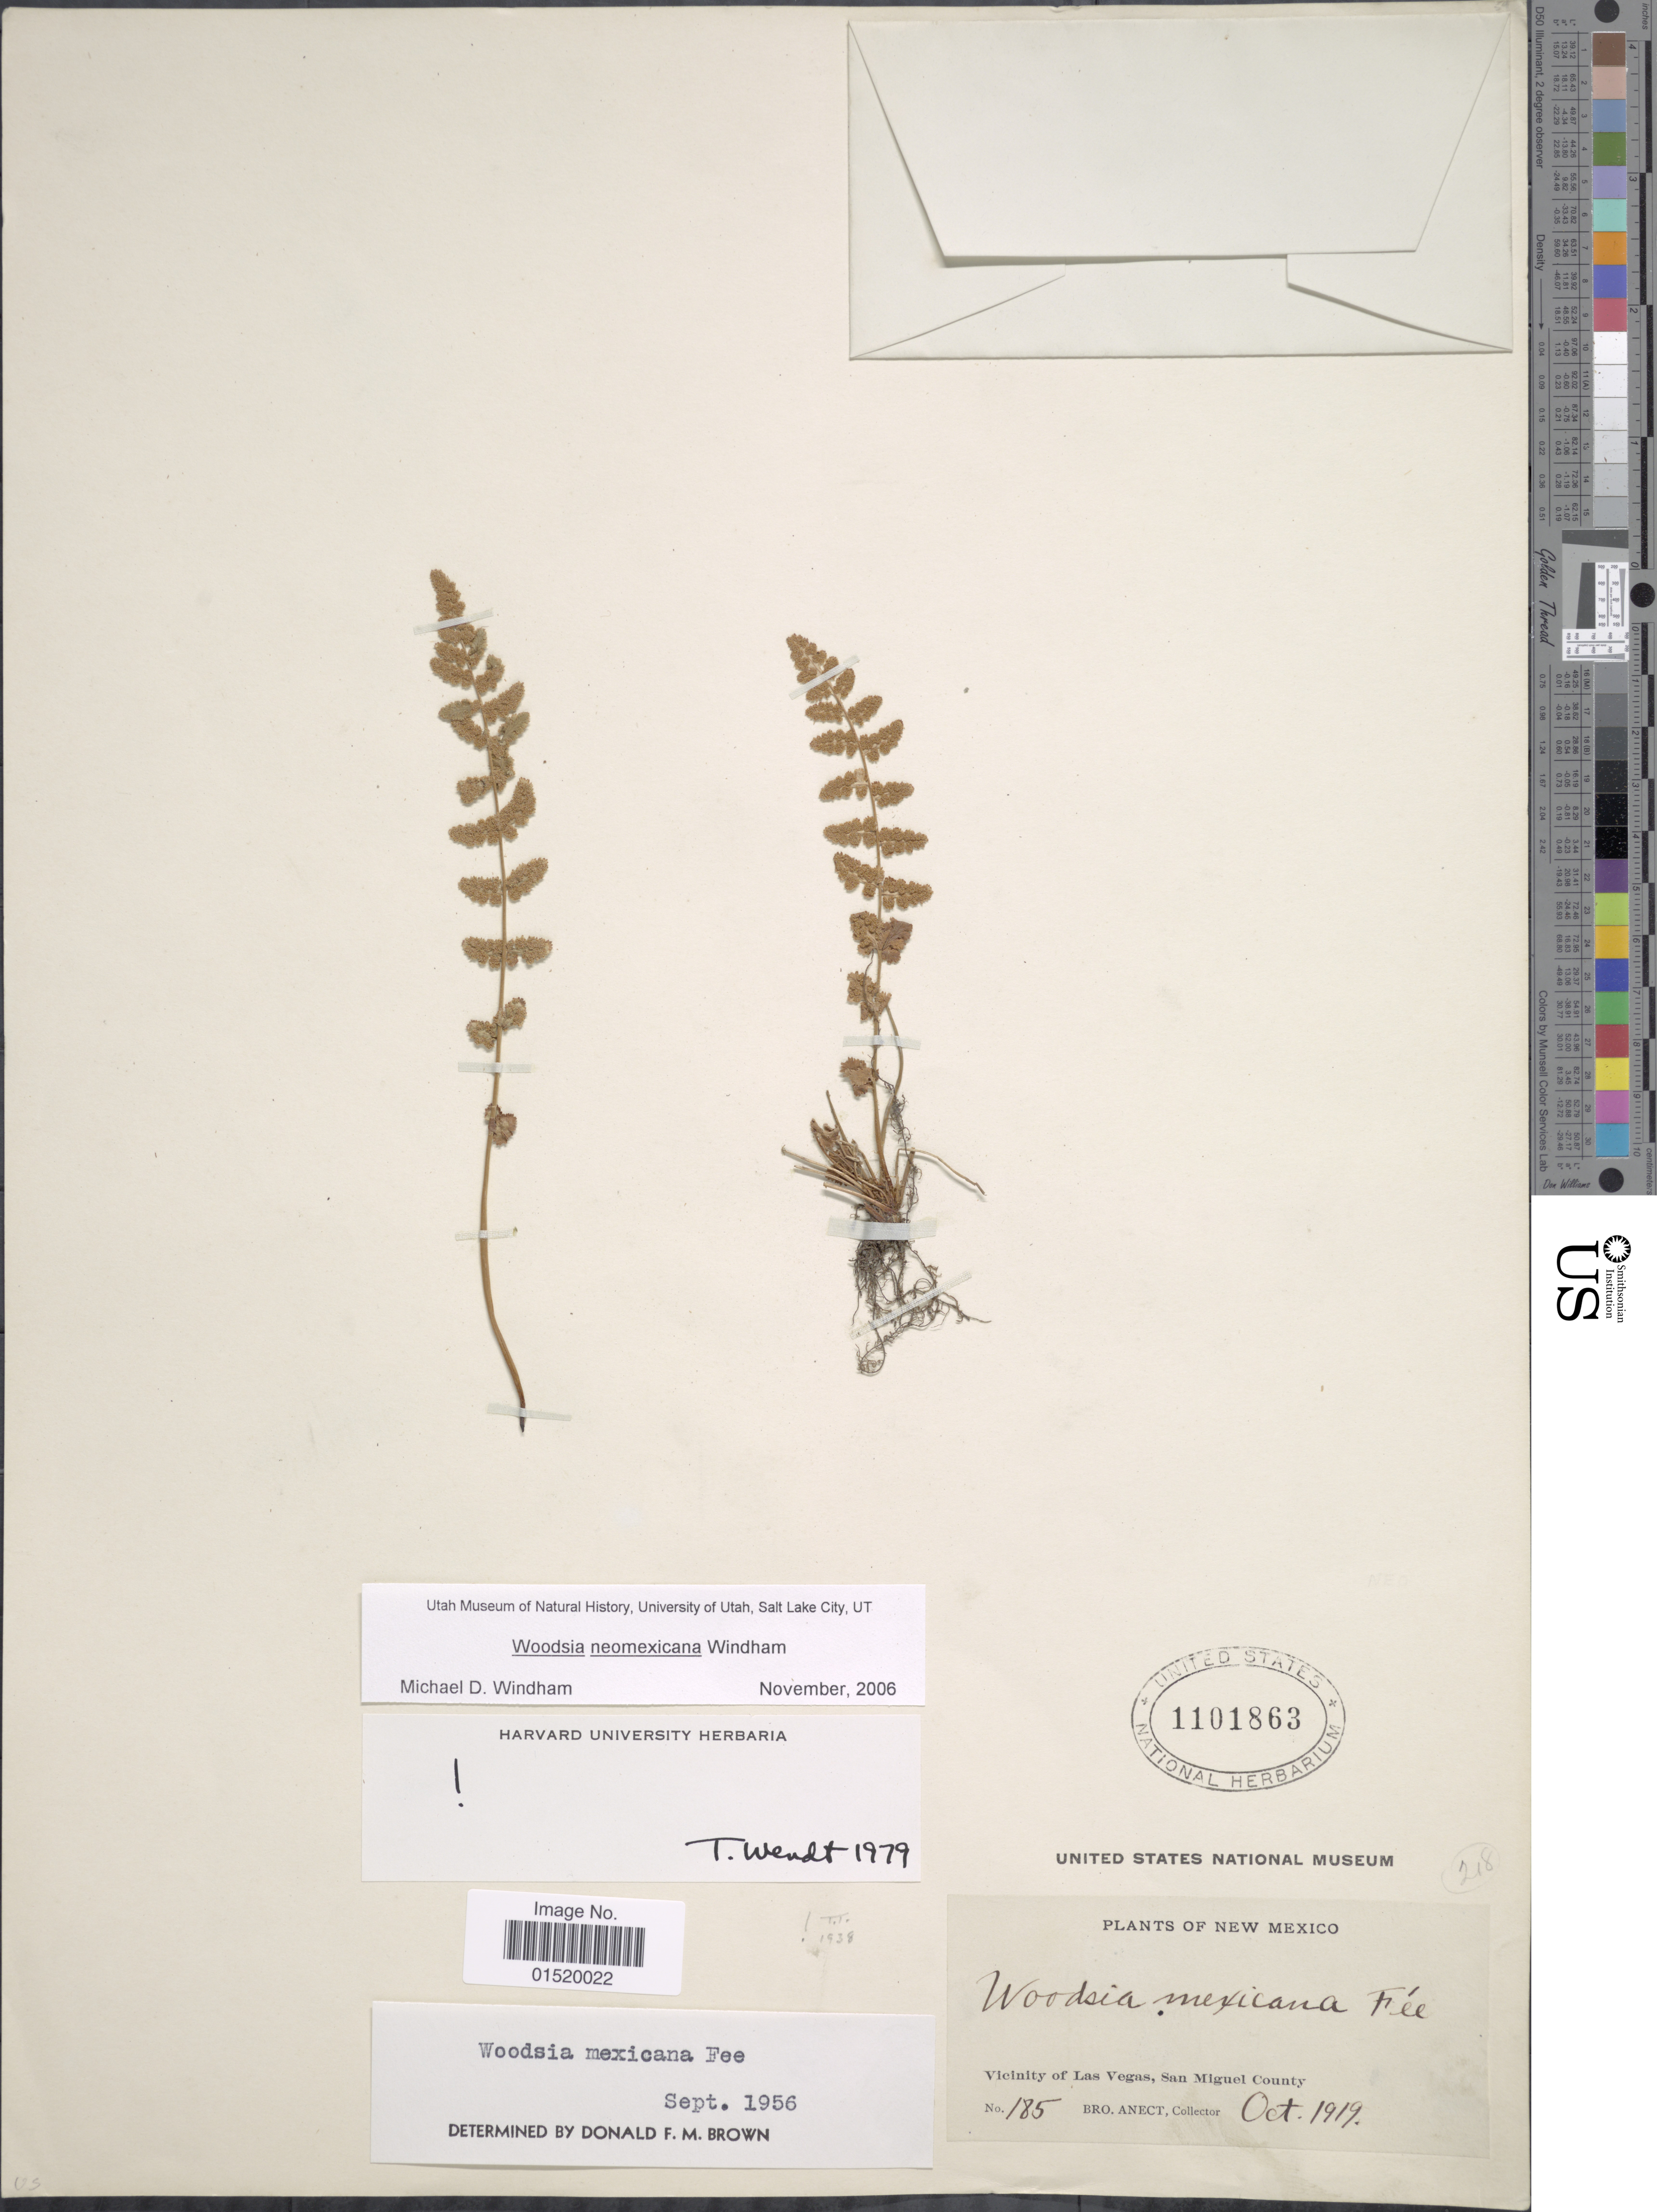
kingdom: Plantae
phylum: Tracheophyta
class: Polypodiopsida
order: Polypodiales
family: Woodsiaceae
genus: Woodsia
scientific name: Woodsia neomexicana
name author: Windham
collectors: B. Anect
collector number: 185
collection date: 1919-10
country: United States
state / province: New Mexico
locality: Vicinity of Las Vegas, San Miguel County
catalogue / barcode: US 1101863